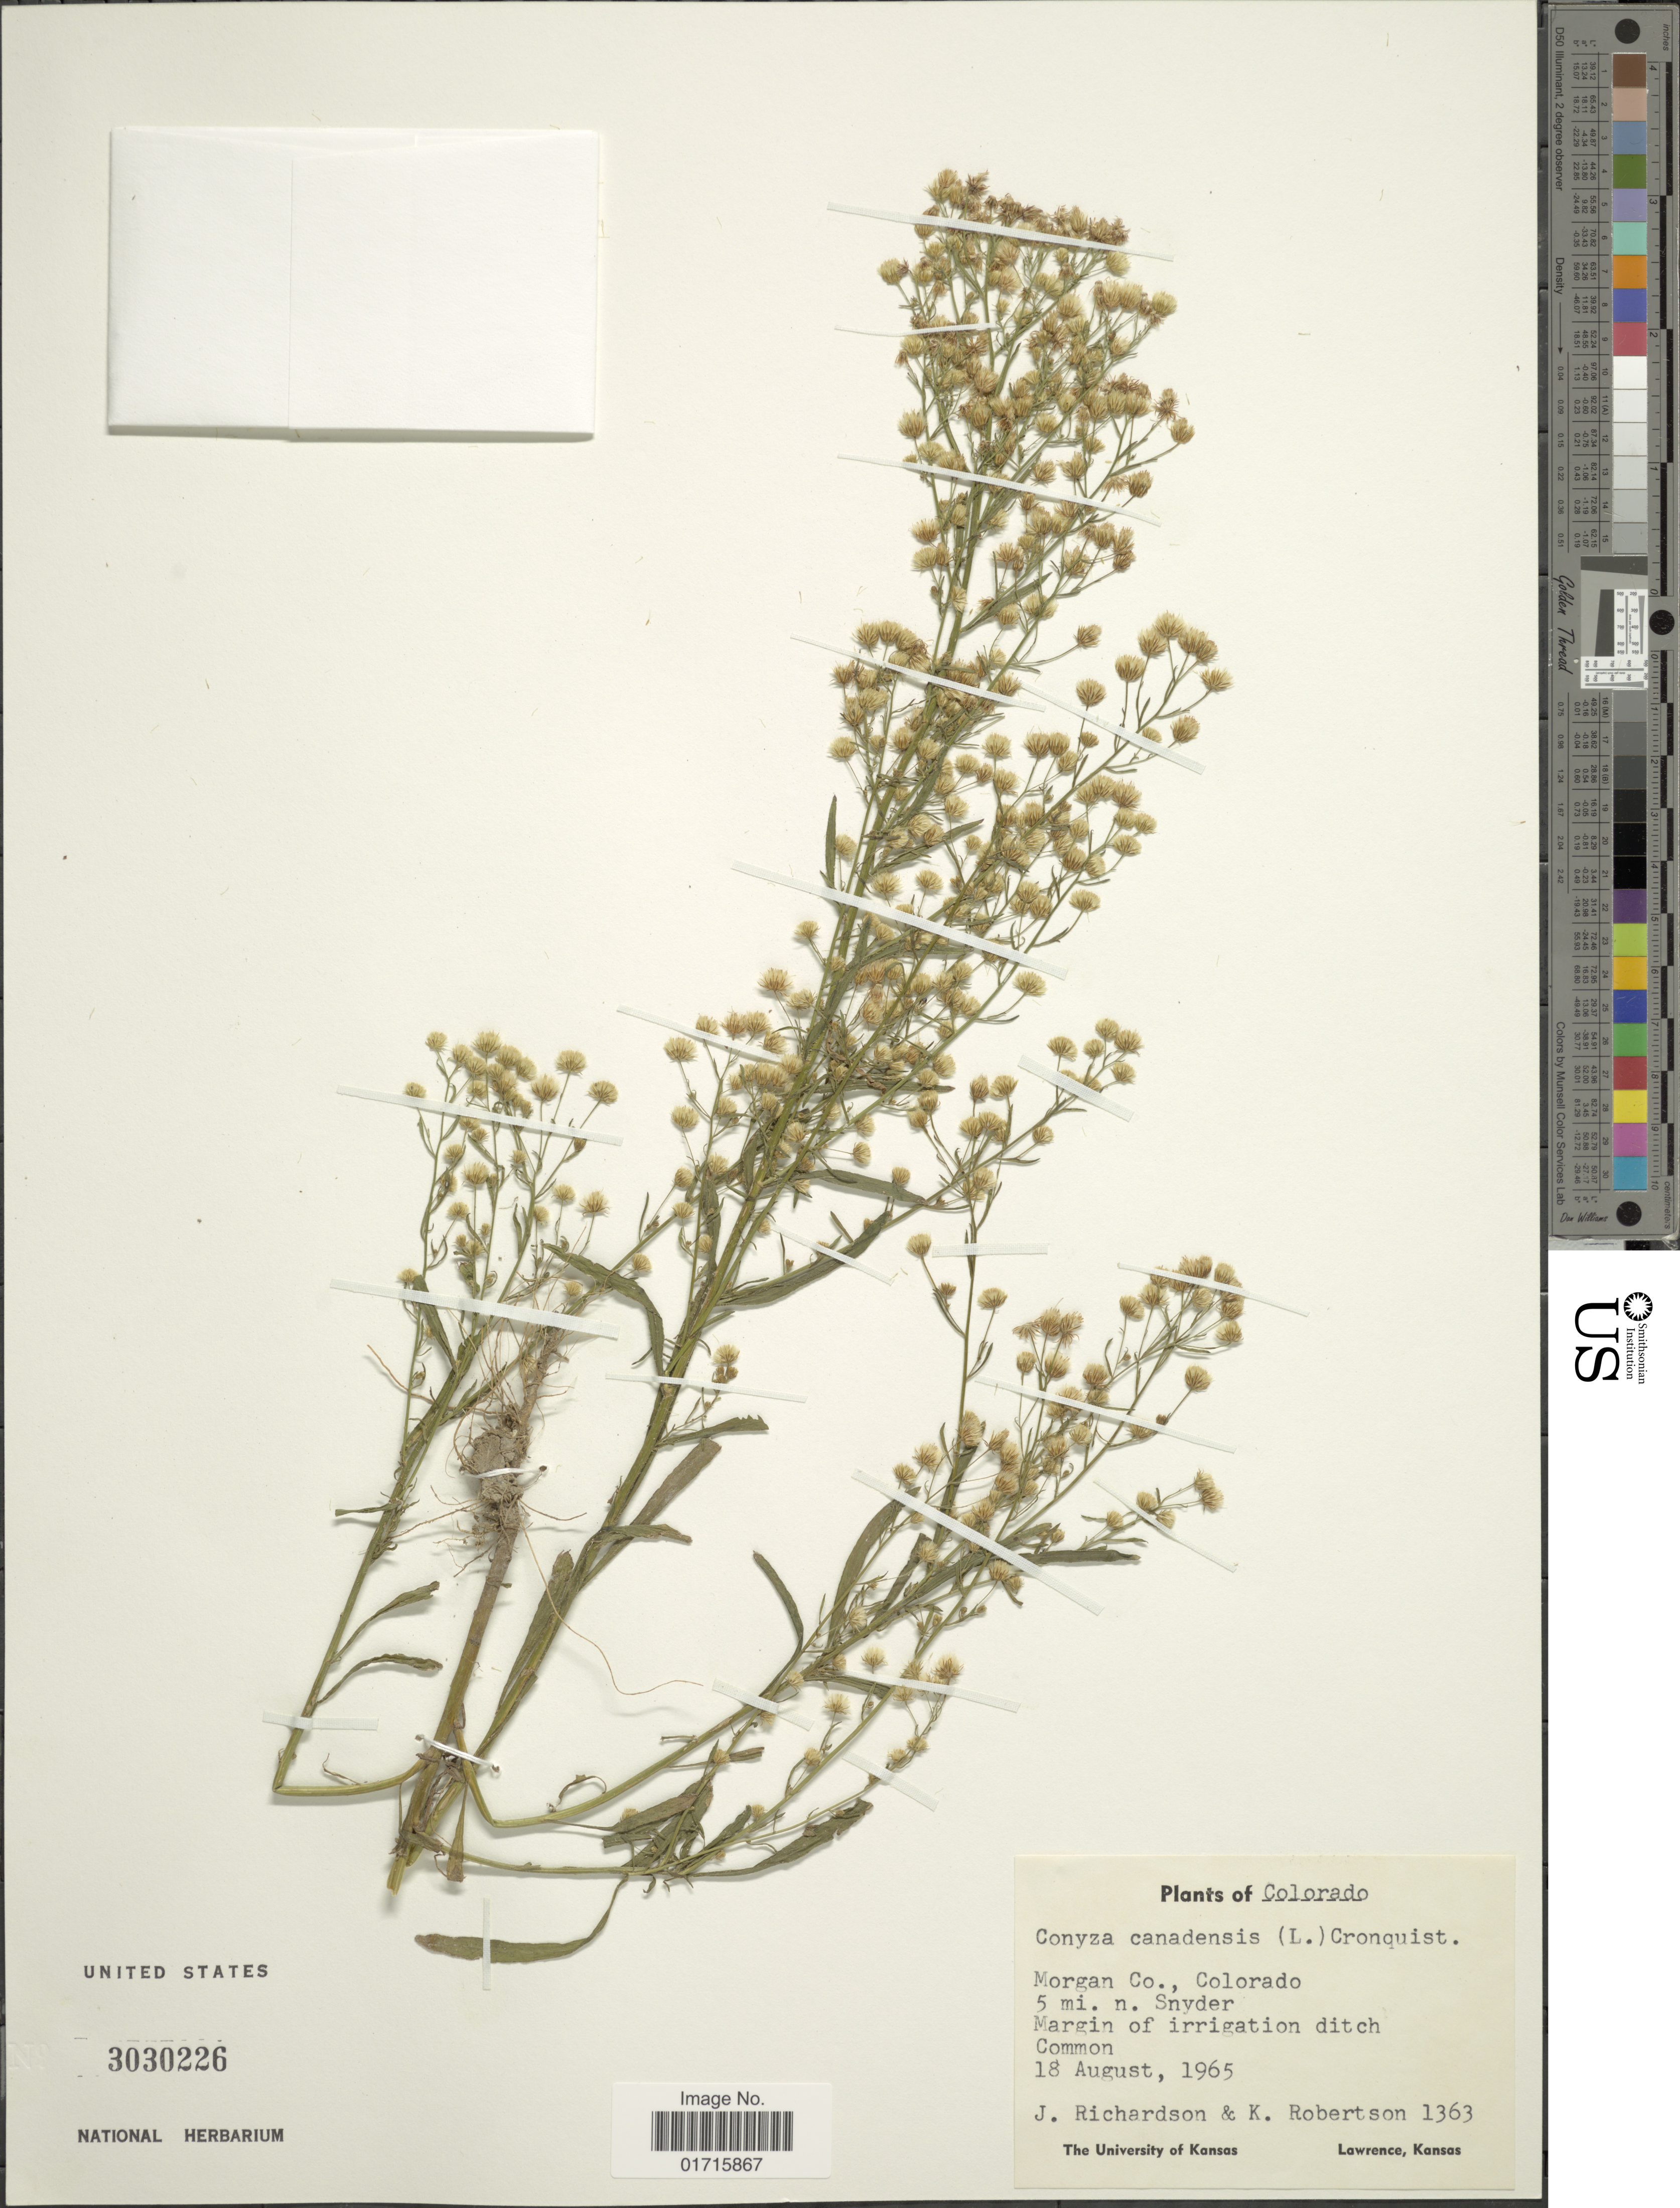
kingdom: Plantae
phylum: Tracheophyta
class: Magnoliopsida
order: Asterales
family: Asteraceae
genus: Conyza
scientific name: Conyza canadensis var. glabrata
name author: (A. Gray) Cronq.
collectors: J. Richardson & K. Robertson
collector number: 1363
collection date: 1965-08-18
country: United States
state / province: Colorado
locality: Colorado. Morgan Co., Colorado. 5 mi. n. Snyder. Margin of irrigation ditch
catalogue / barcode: US 3030226